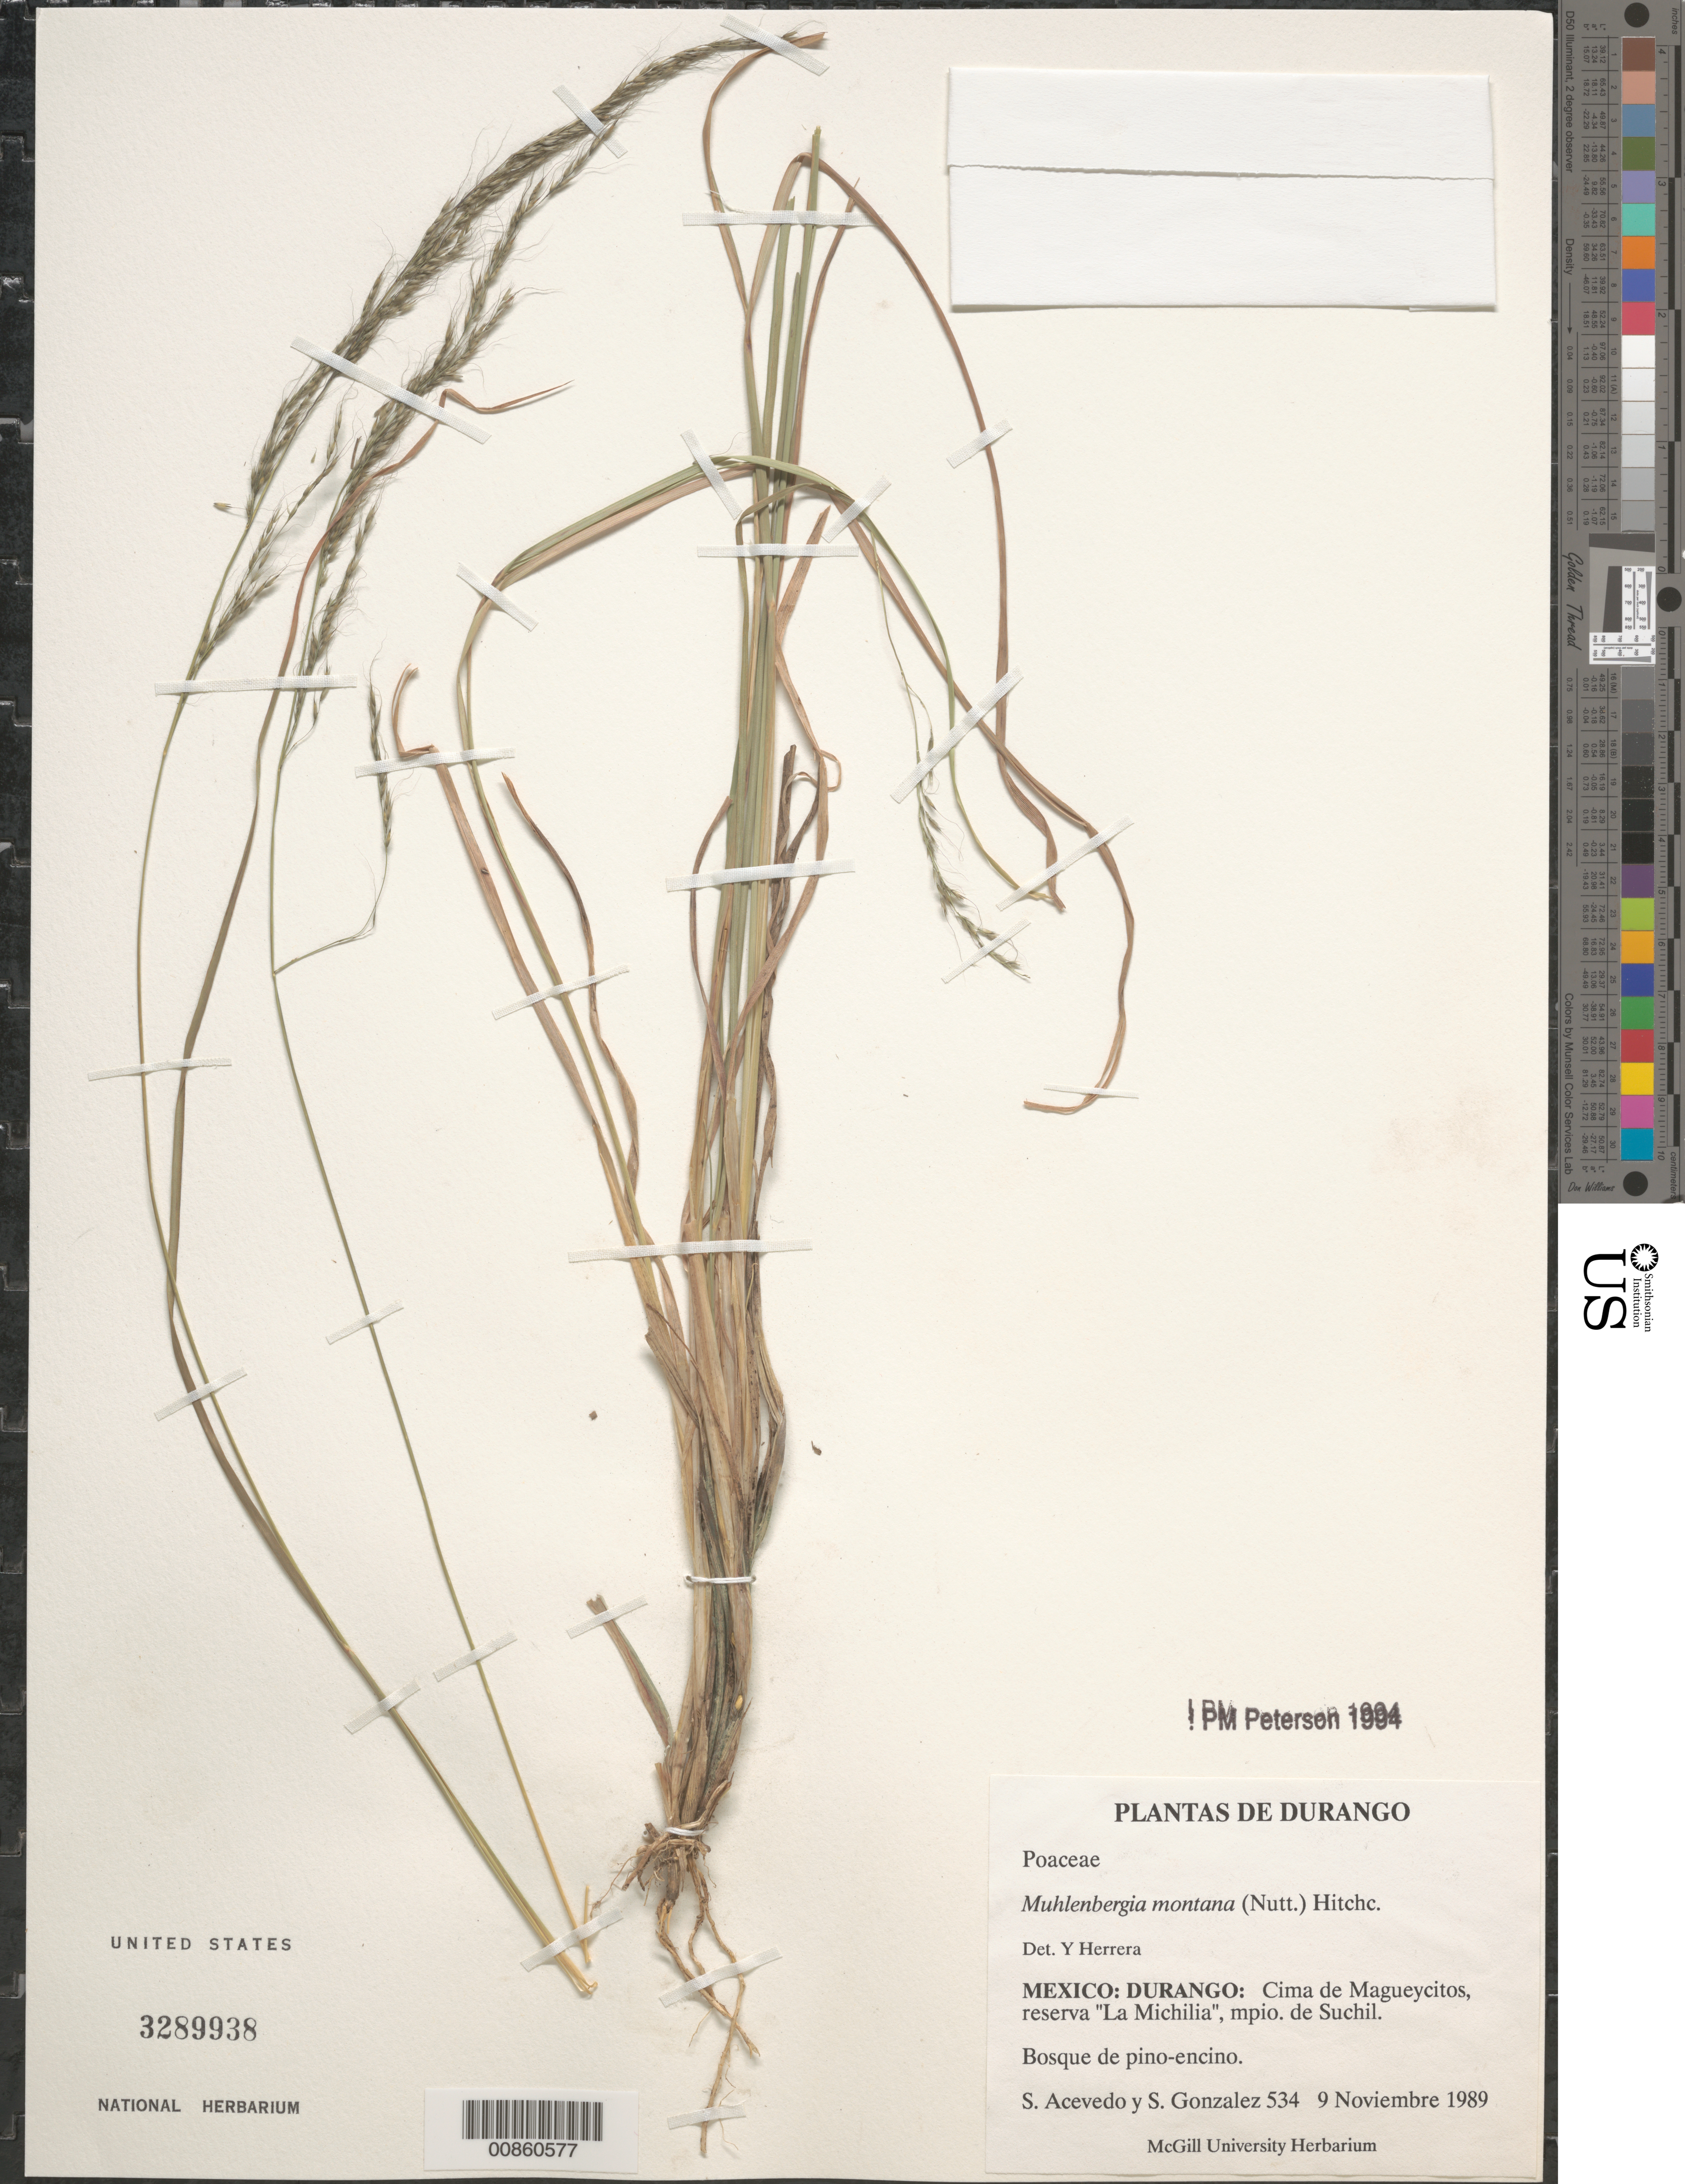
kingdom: Plantae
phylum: Tracheophyta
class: Liliopsida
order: Poales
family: Poaceae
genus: Muhlenbergia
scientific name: Muhlenbergia montana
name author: (Nutt.) Hitchc.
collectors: S. Acevedo & S. Gonzalez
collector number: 534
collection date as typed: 09 Nov 1989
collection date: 1989-11-09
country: Mexico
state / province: Durango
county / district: Súchil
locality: Cima de Magueycitos, reserva La Michilia, mpio. Suchil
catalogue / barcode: US 3289938